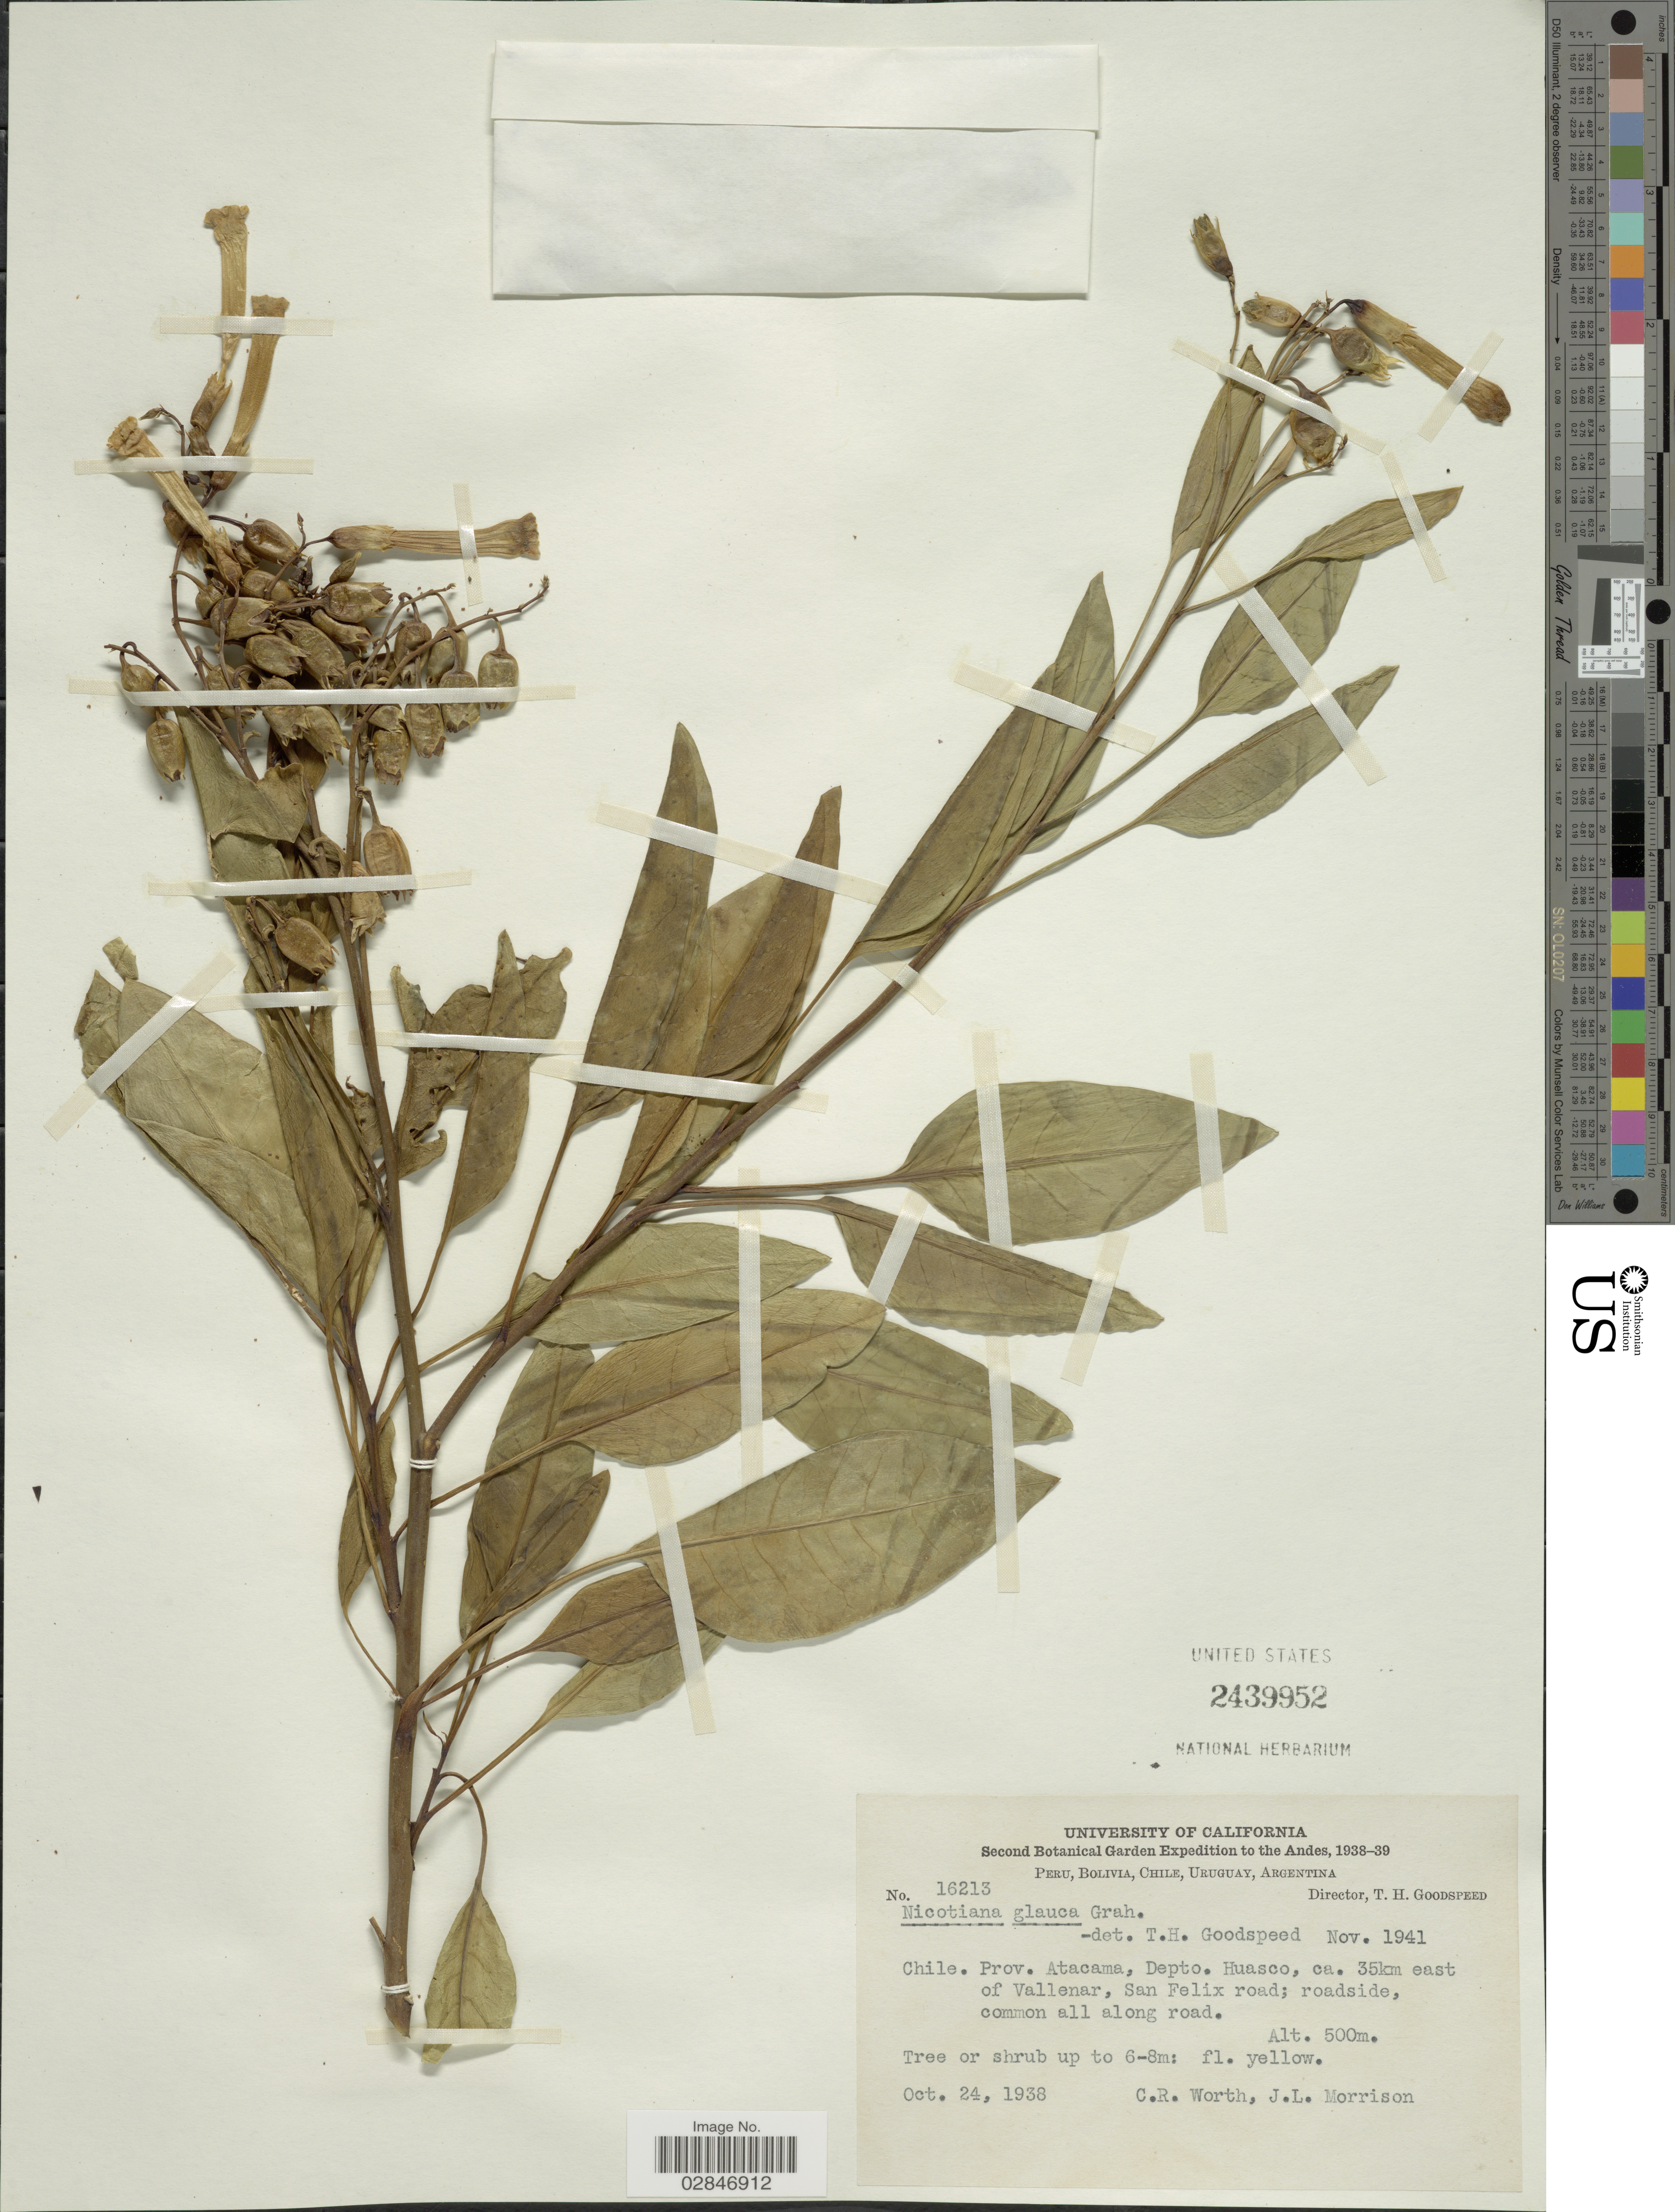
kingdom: Plantae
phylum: Tracheophyta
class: Magnoliopsida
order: Solanales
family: Solanaceae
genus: Nicotiana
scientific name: Nicotiana glauca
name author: Graham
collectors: C. R. Worth & J. Morrison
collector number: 16213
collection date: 1938-10-24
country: Chile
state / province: Atacama (III)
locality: The Andes, Prov. Atacama, Depto. Huasco., ca. 35km east of Vallenar, San Felix road.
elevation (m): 500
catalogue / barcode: US 2439952